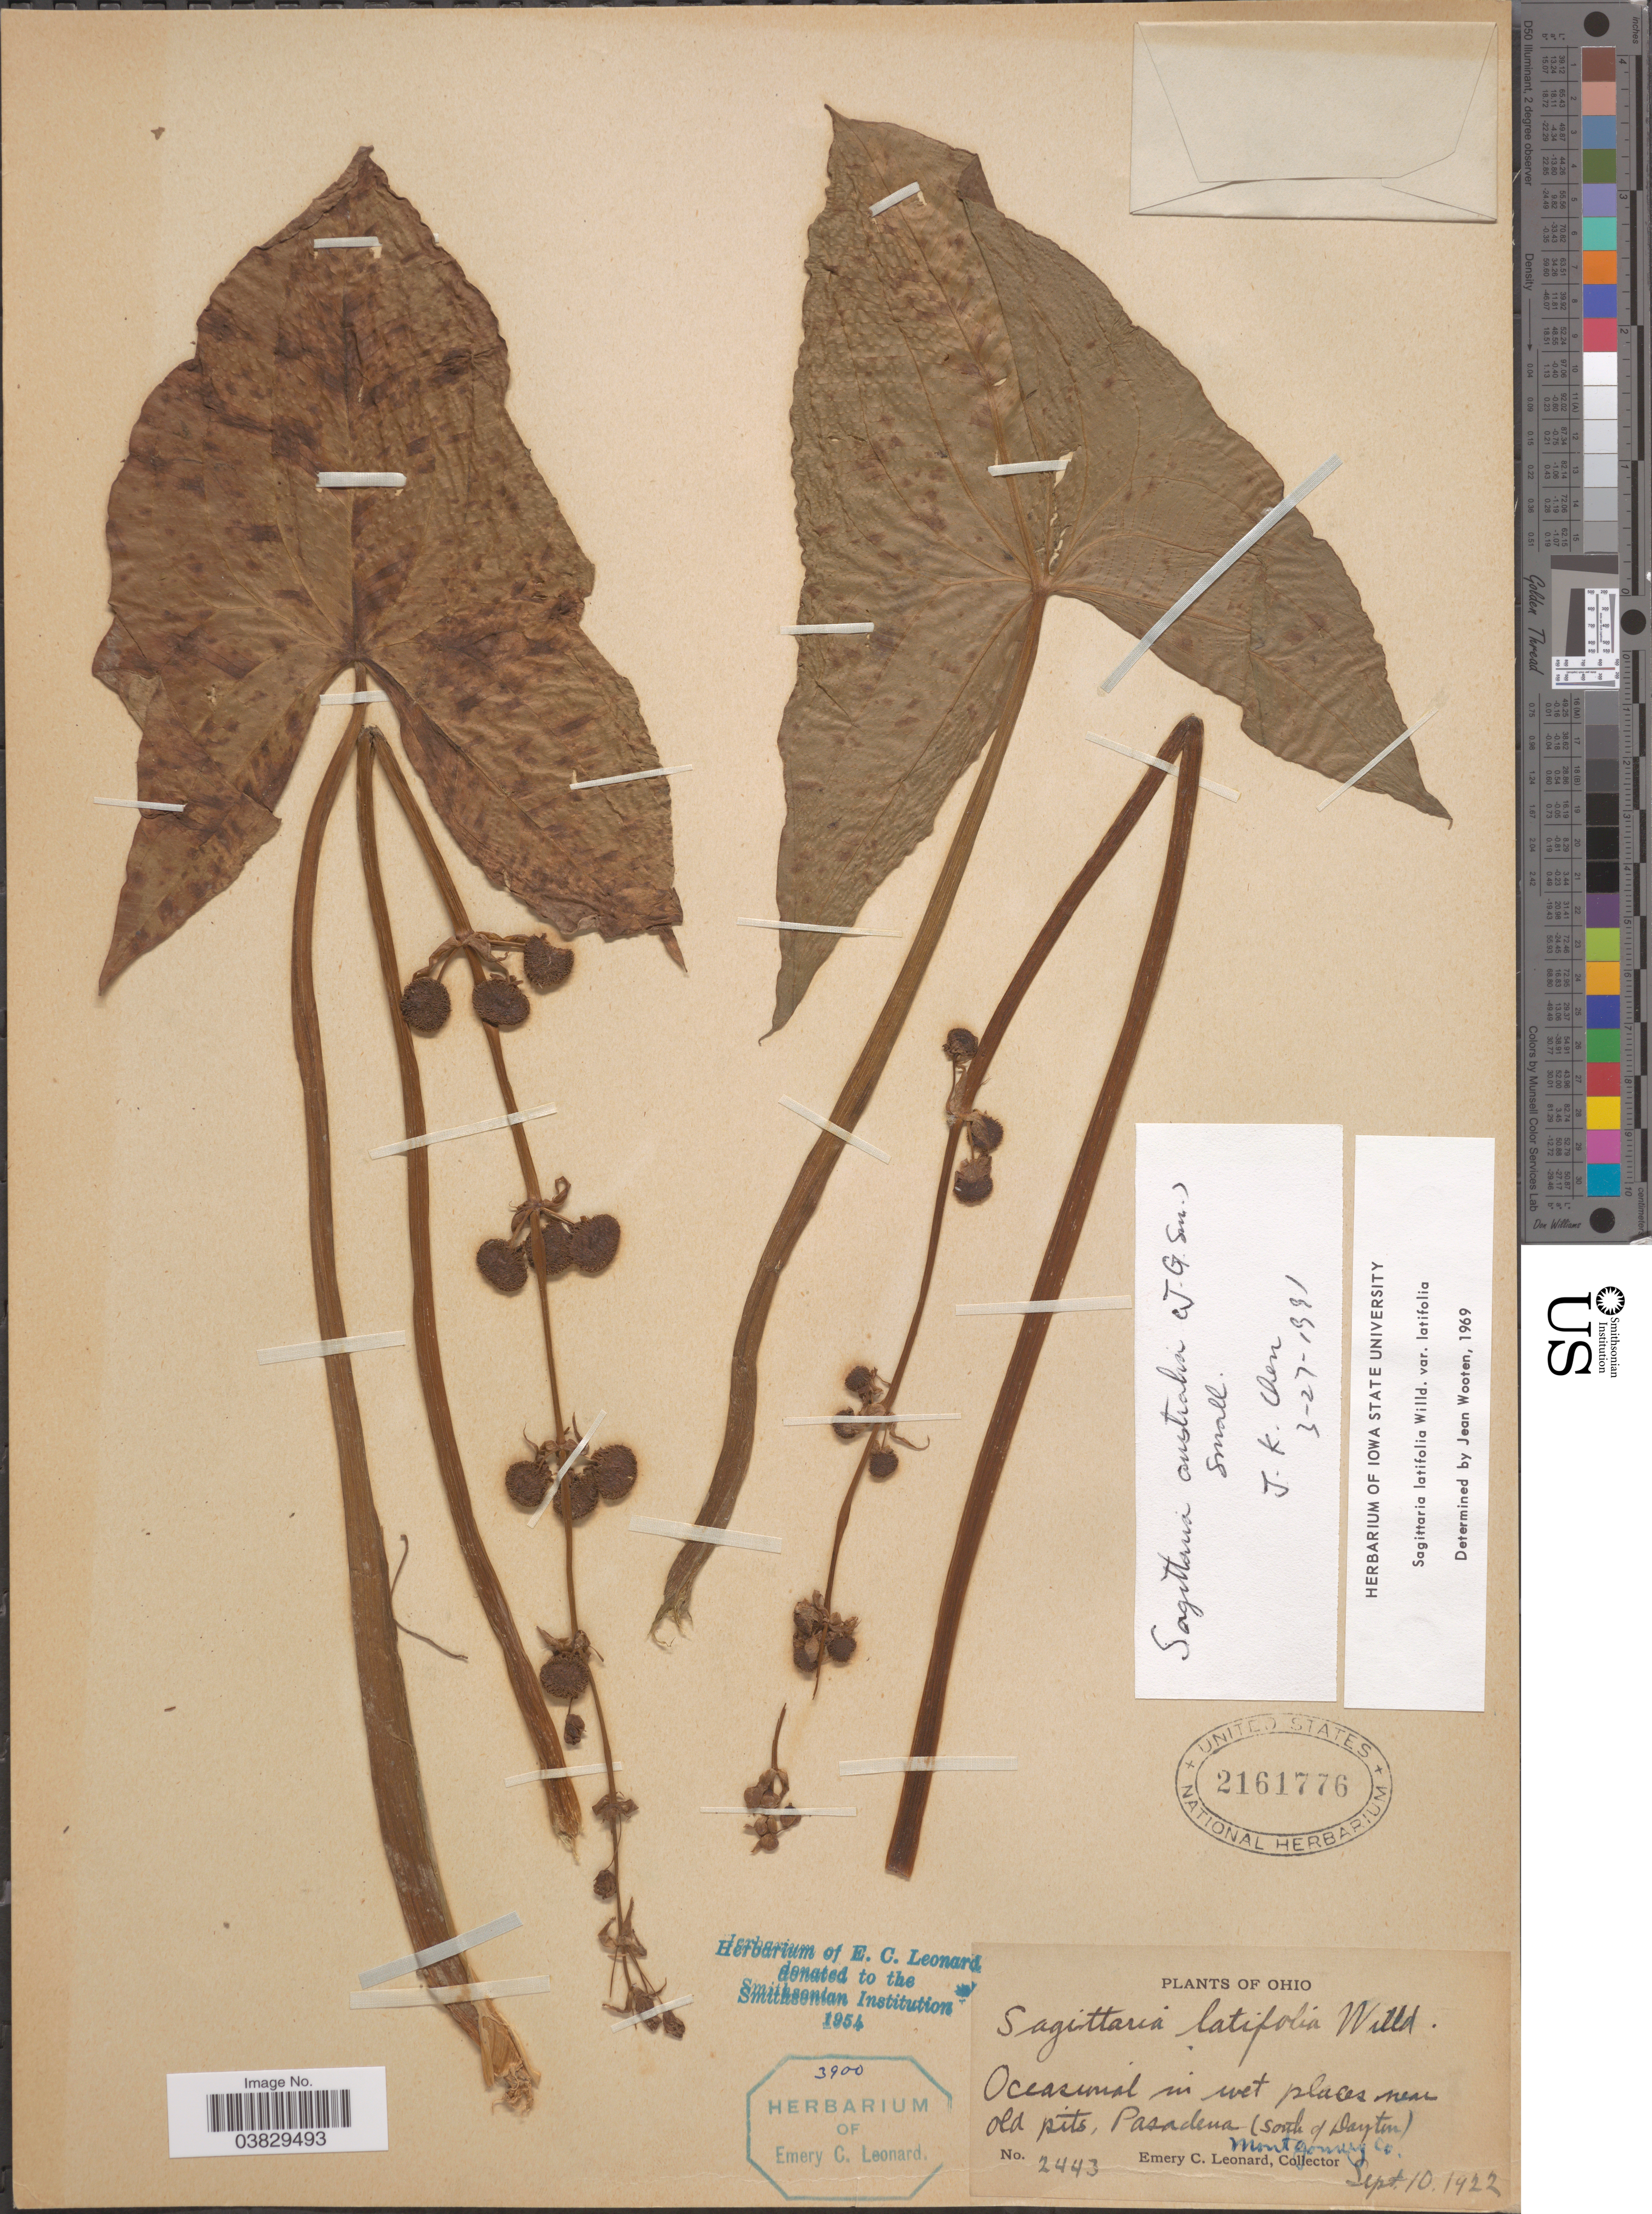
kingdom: Plantae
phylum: Tracheophyta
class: Liliopsida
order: Alismatales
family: Alismataceae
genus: Sagittaria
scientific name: Sagittaria australis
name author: (J.G. Sm. ex C. Mohr) Small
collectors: E. C. Leonard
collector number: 2443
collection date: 1922-09-10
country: United States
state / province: Ohio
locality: Pasadena (south of Dayton) Montgomery Co.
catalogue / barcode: US 2161776